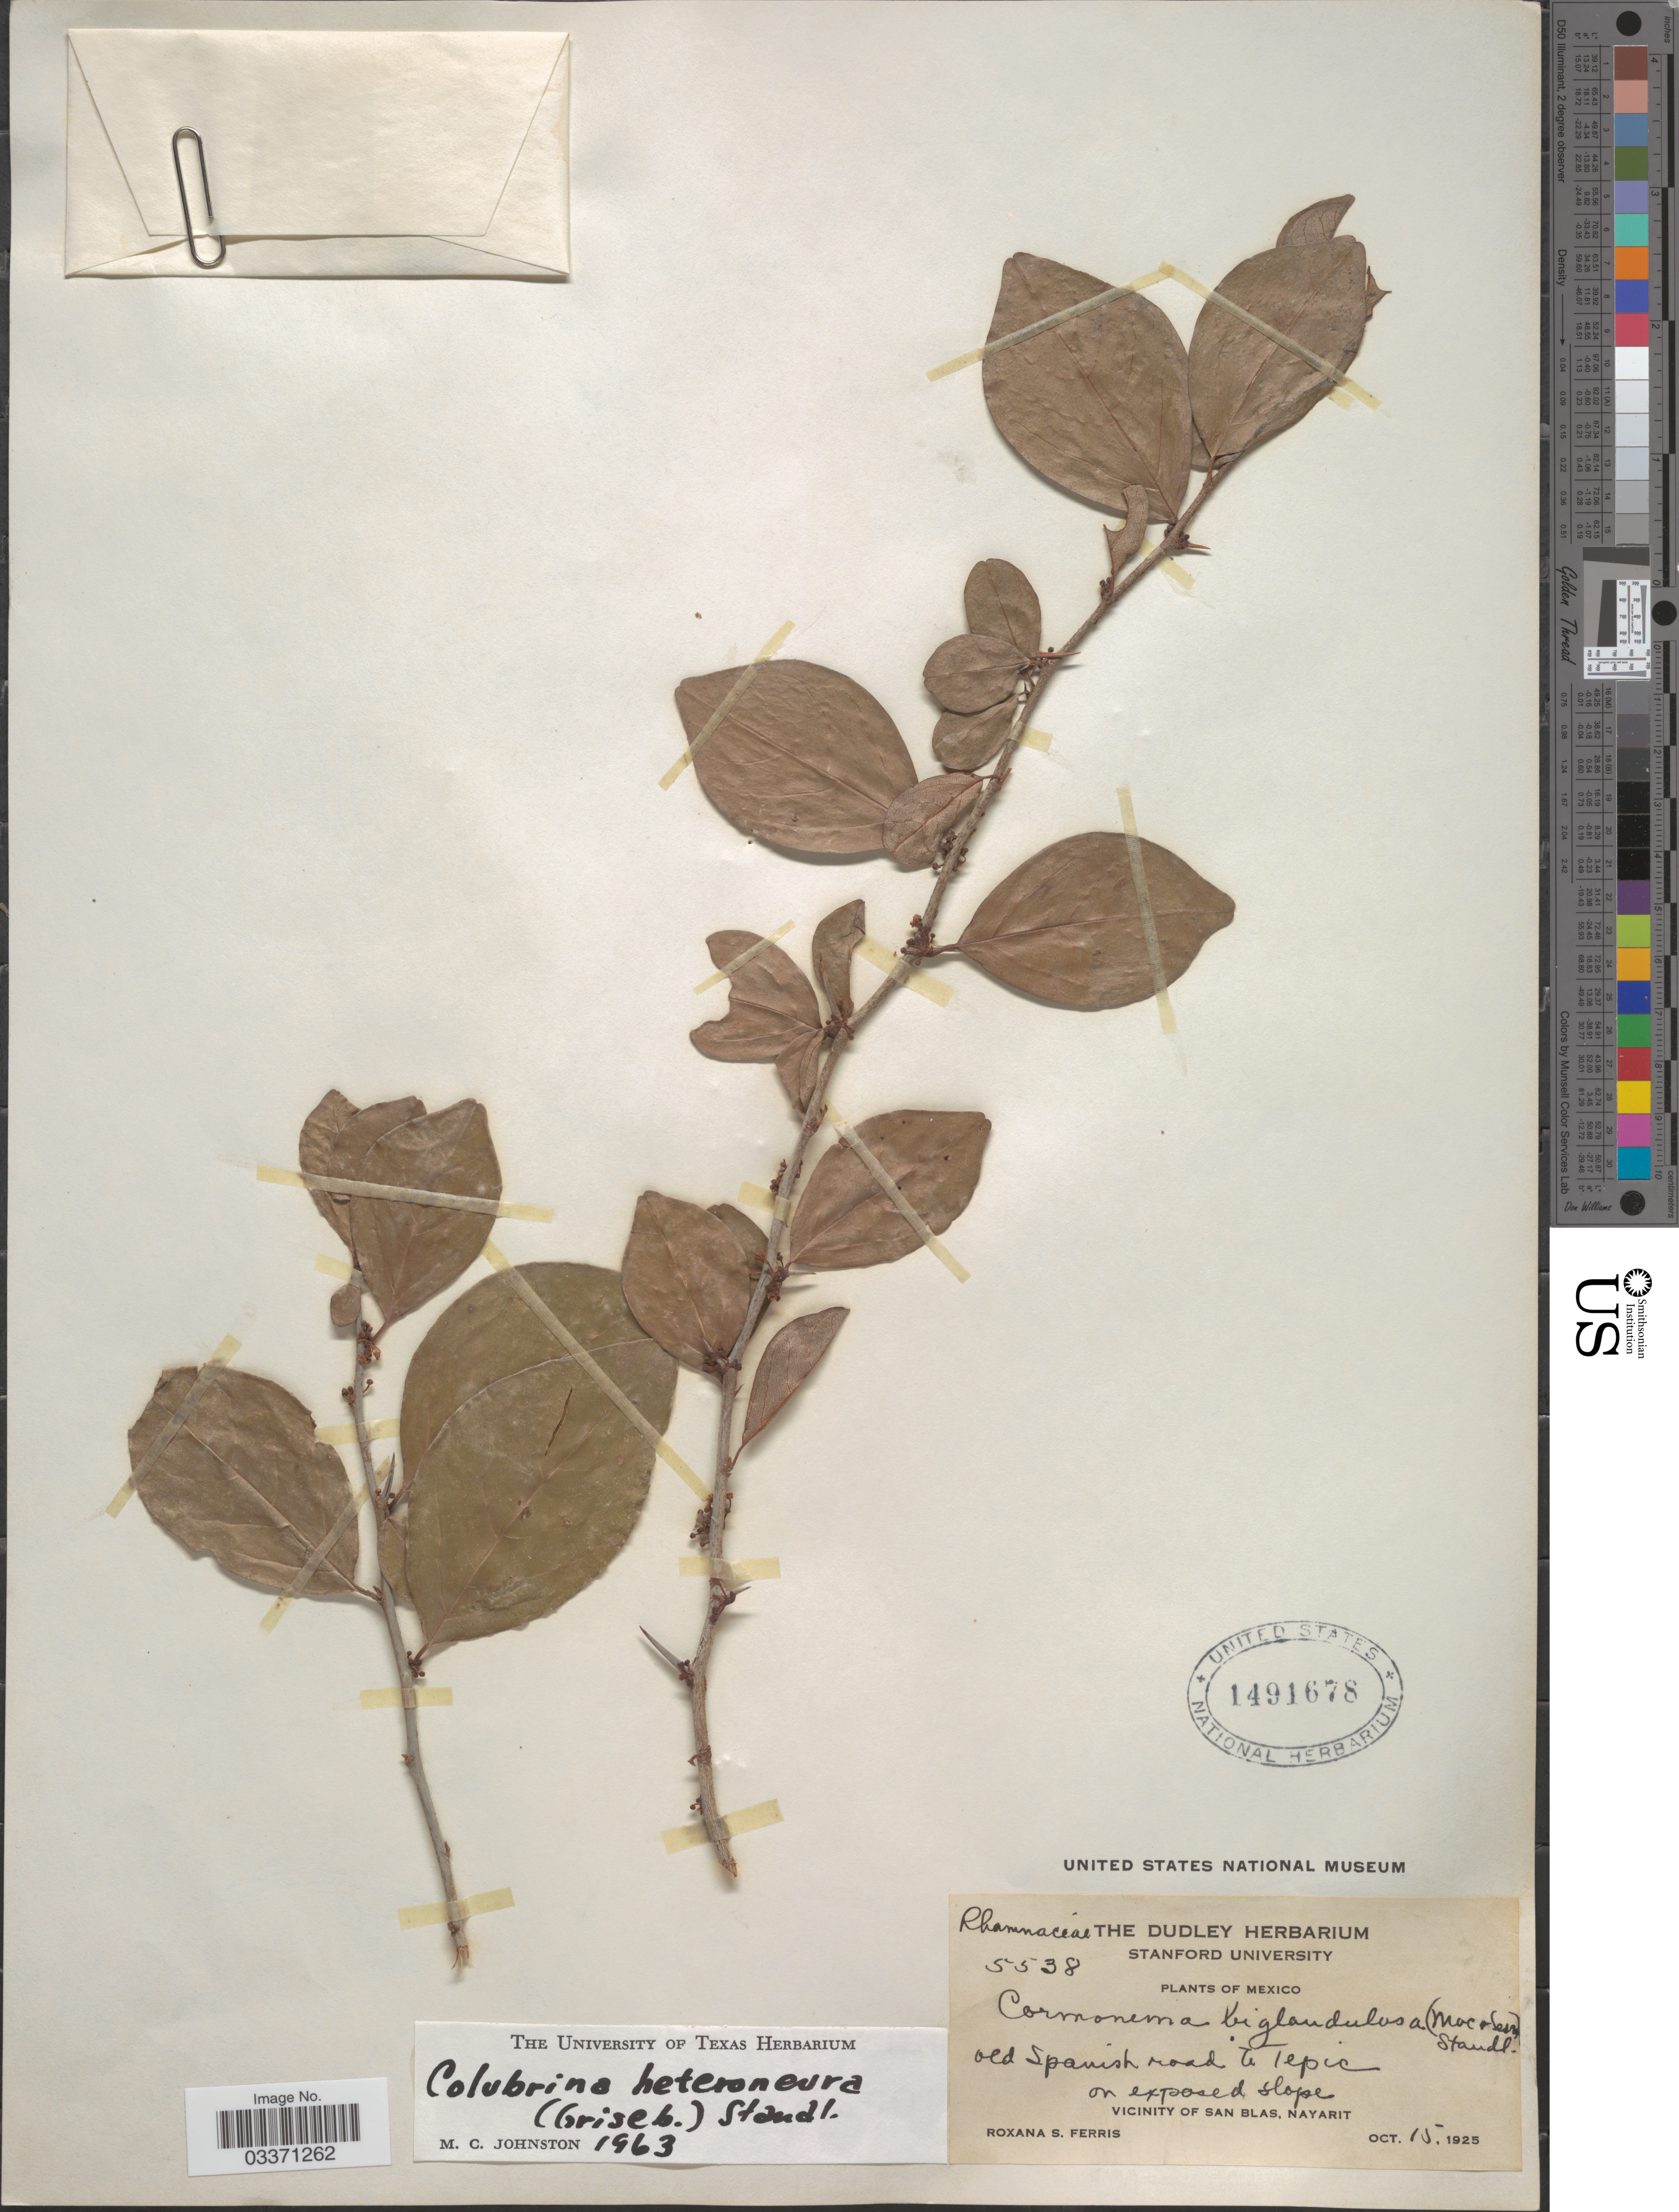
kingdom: Plantae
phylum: Tracheophyta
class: Magnoliopsida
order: Rosales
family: Rhamnaceae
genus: Colubrina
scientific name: Colubrina heteroneura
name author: (Griseb.) Standl.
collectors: R. S. Ferris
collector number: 5538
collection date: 1925-10-15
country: Mexico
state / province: Nayarit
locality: Old Spanish road to Tepic on exposed slope, Vicinity of San Blas, Nayarit.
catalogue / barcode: US 1491678